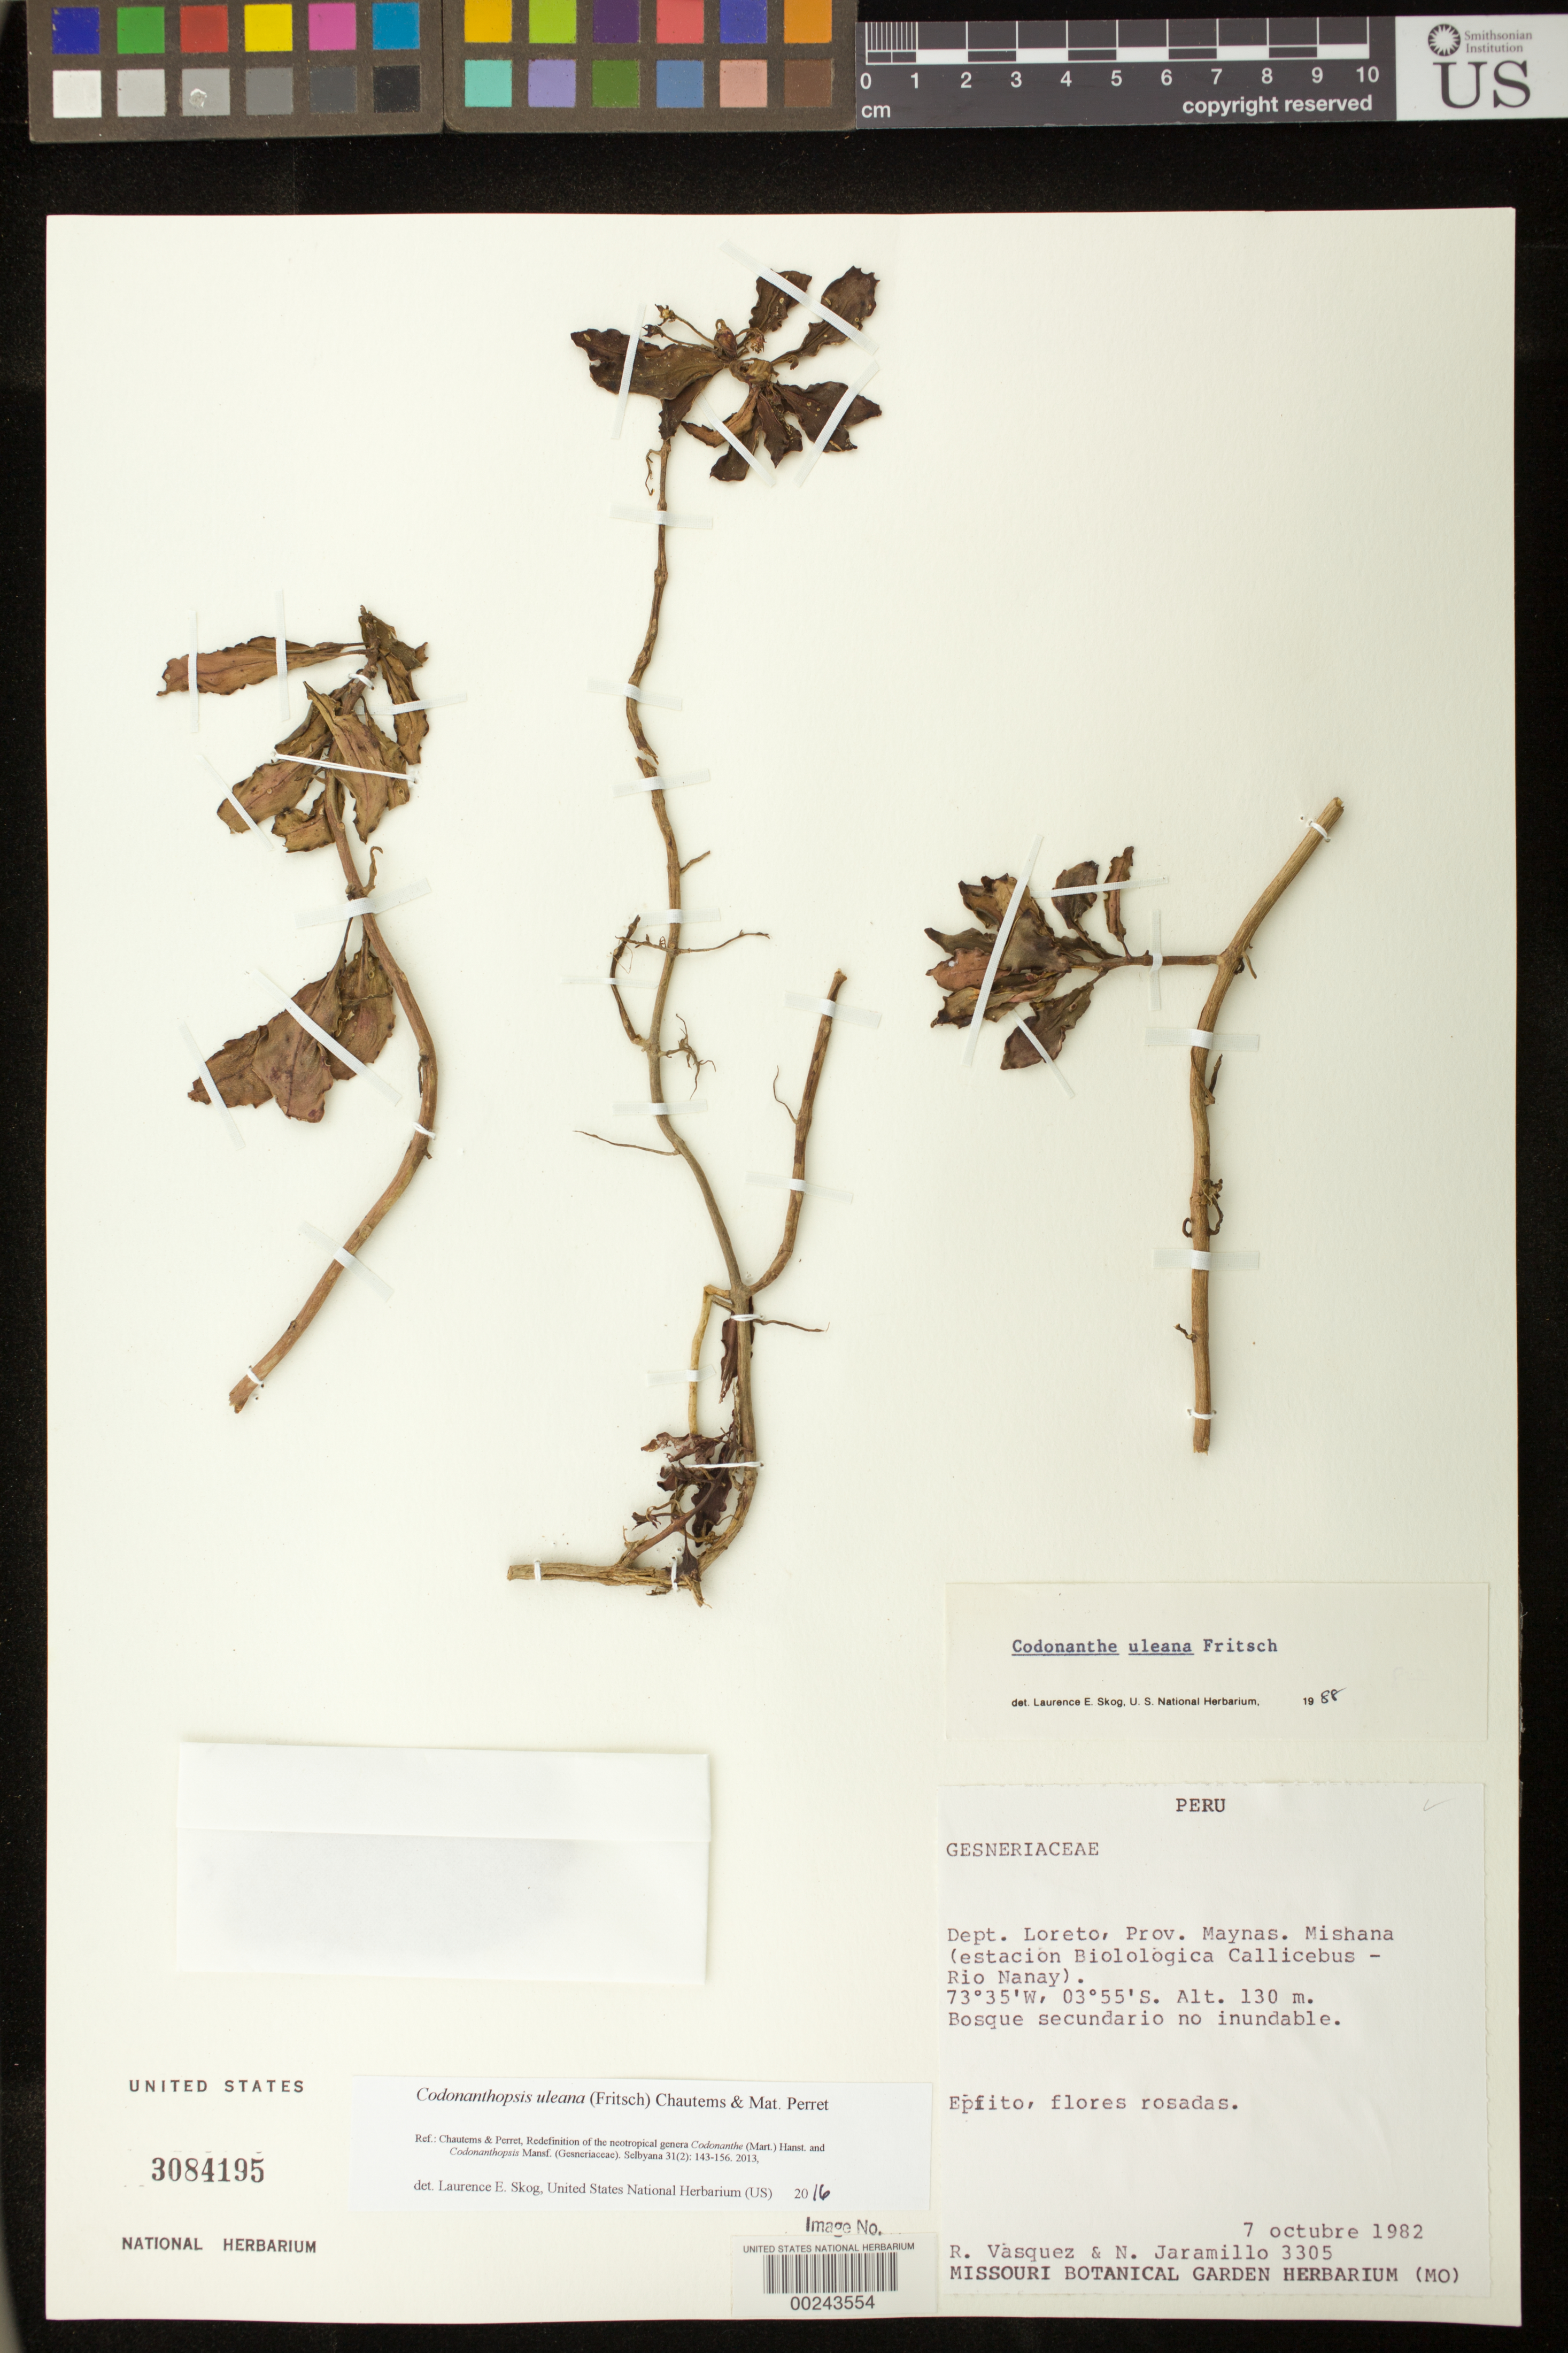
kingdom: Plantae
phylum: Tracheophyta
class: Magnoliopsida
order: Lamiales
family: Gesneriaceae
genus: Codonanthopsis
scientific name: Codonanthopsis uleana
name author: (Fritsch) Chautems & Mat.Perret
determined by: Skog, Laurence E.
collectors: R. Vásquez & N. Jaramillo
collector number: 3305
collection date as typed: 07 Oct 1982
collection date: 1982-10-07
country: Peru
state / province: Loreto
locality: Prov. Maynas; Mishana (Estacion Biologica Callicebus - Rio Nany)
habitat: Secondary forest not inundated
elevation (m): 130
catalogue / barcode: US 3084195